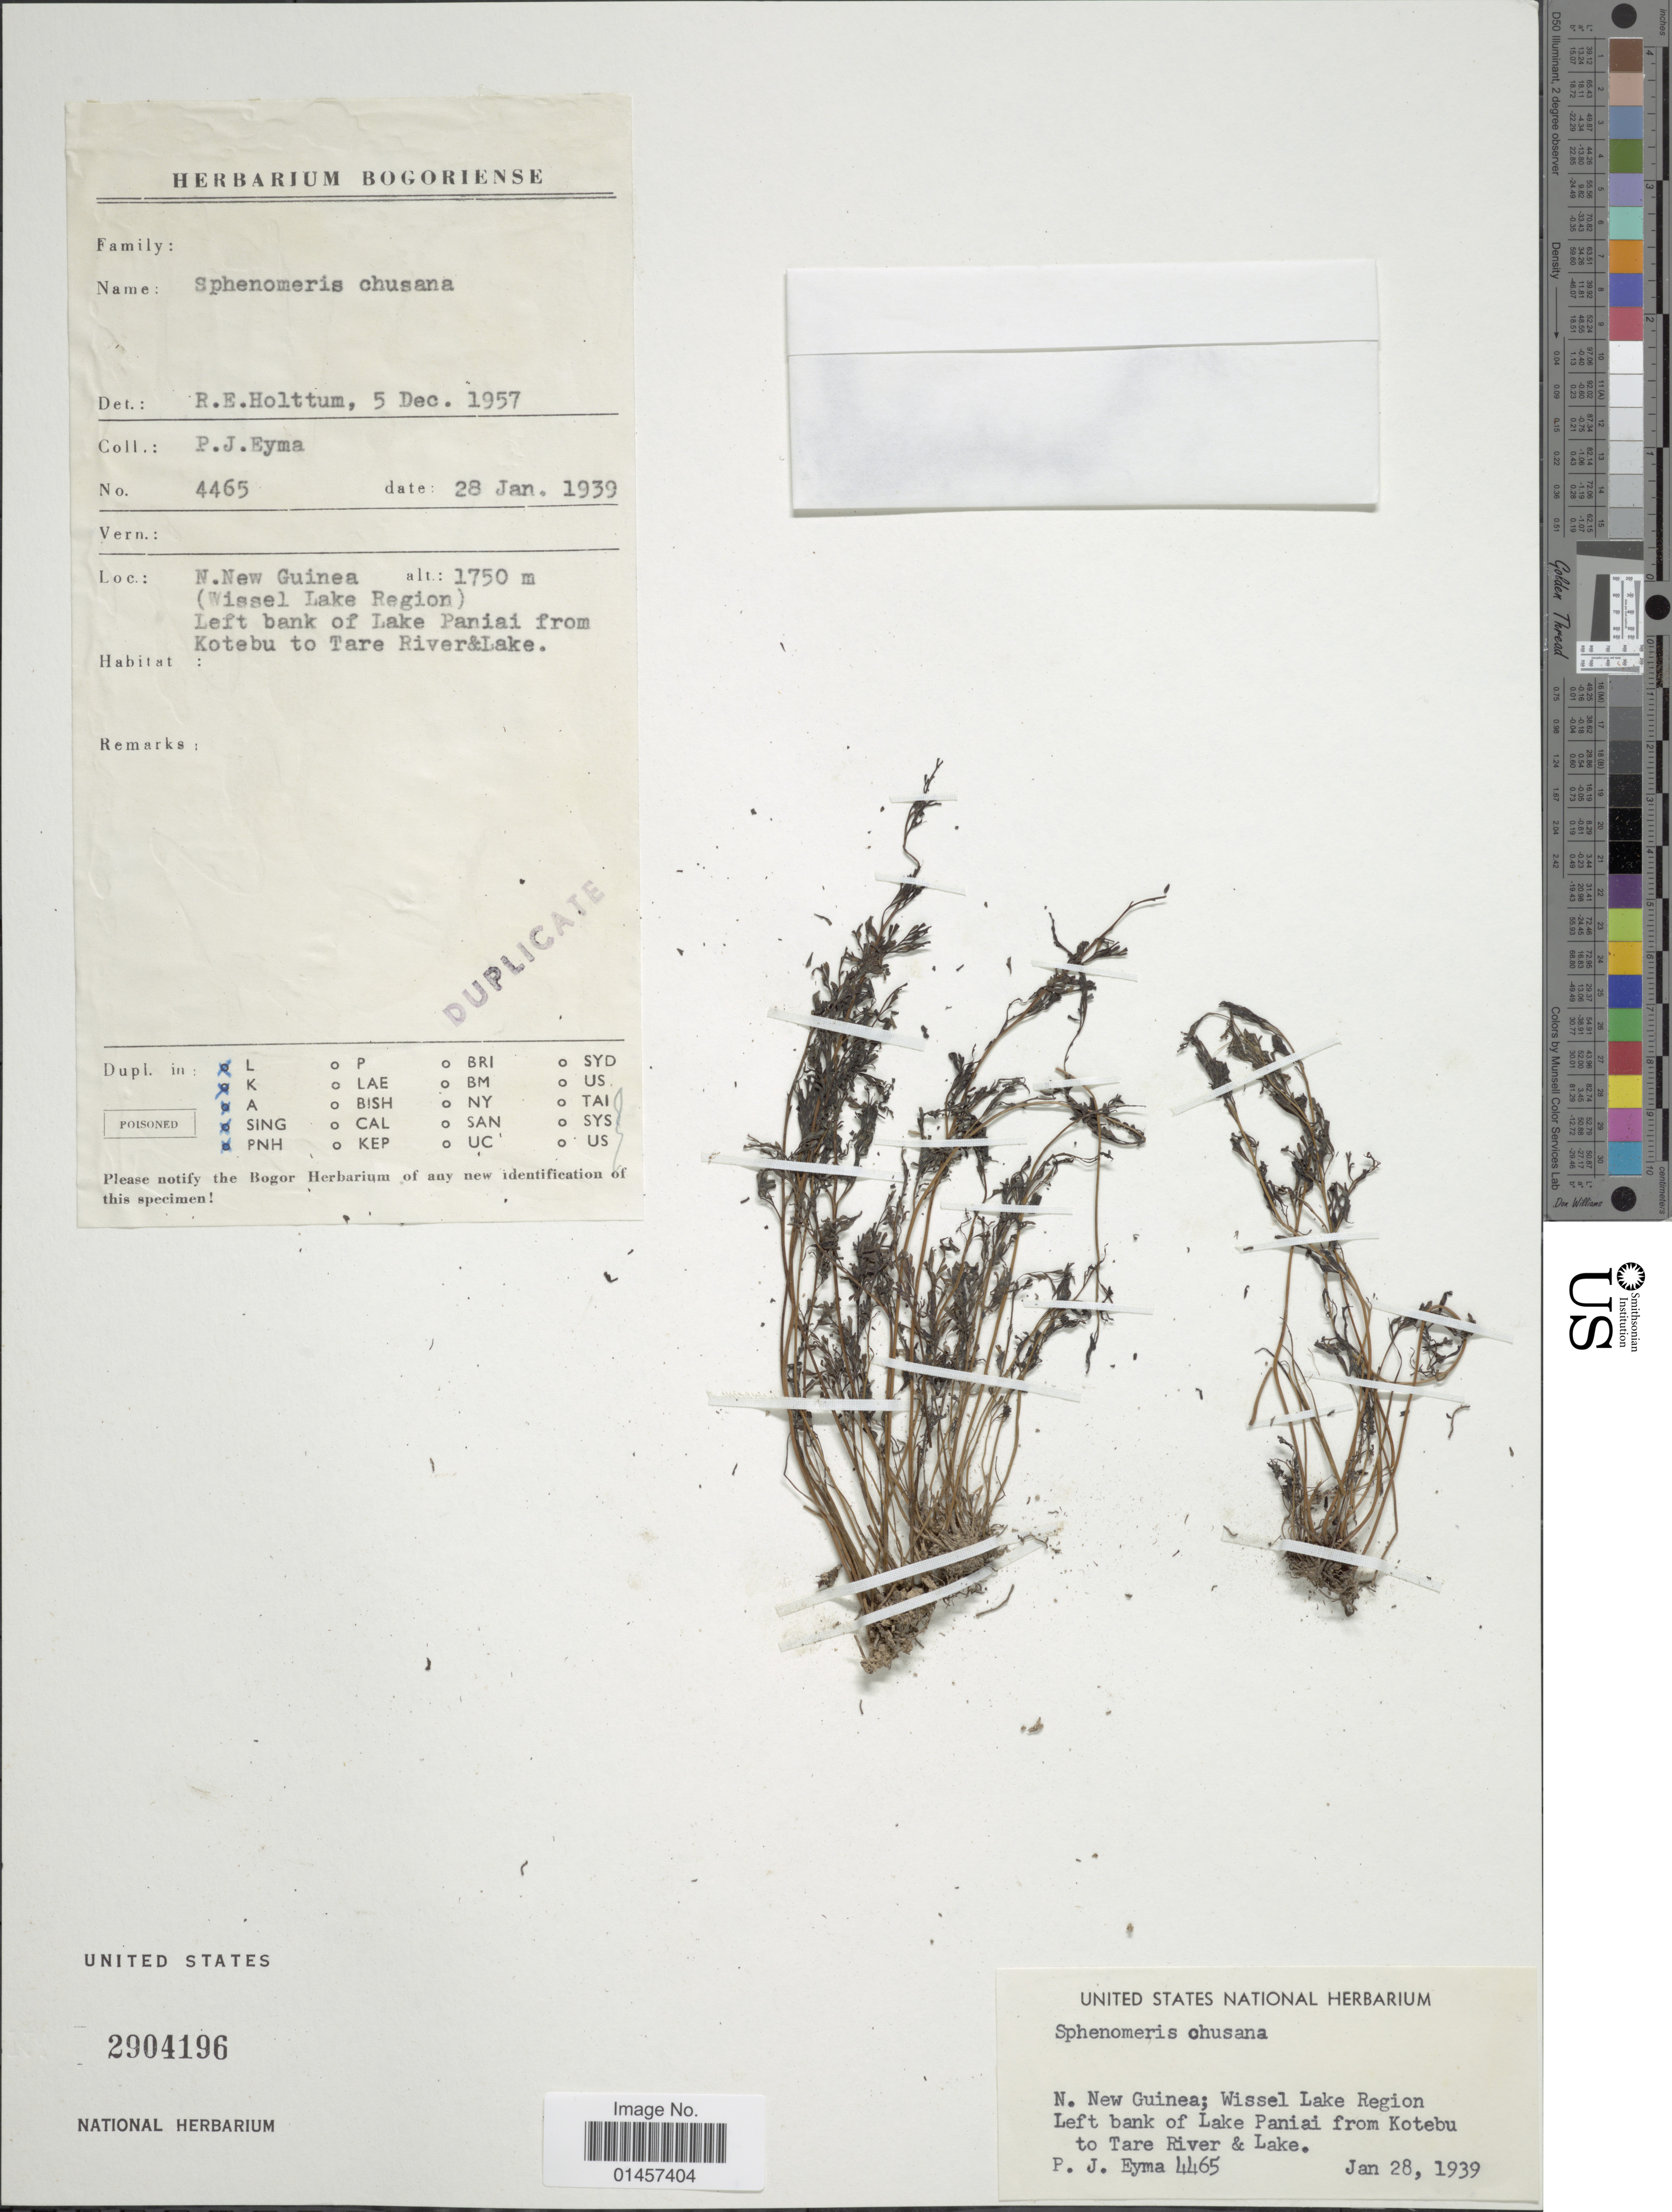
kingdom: Plantae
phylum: Tracheophyta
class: Polypodiopsida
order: Polypodiales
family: Lindsaeaceae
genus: Sphenomeris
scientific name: Sphenomeris chinensis var. chinensis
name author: (L.) Maxon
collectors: P. J. Eyma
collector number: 4465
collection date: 1939-01-28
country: Indonesia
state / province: Papua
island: New Guinea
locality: N. New Guinea, Wissel Lake Region, left bank of Lake Paniai from Kotebu to Tare Riverlake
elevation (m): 1750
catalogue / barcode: US 2904196